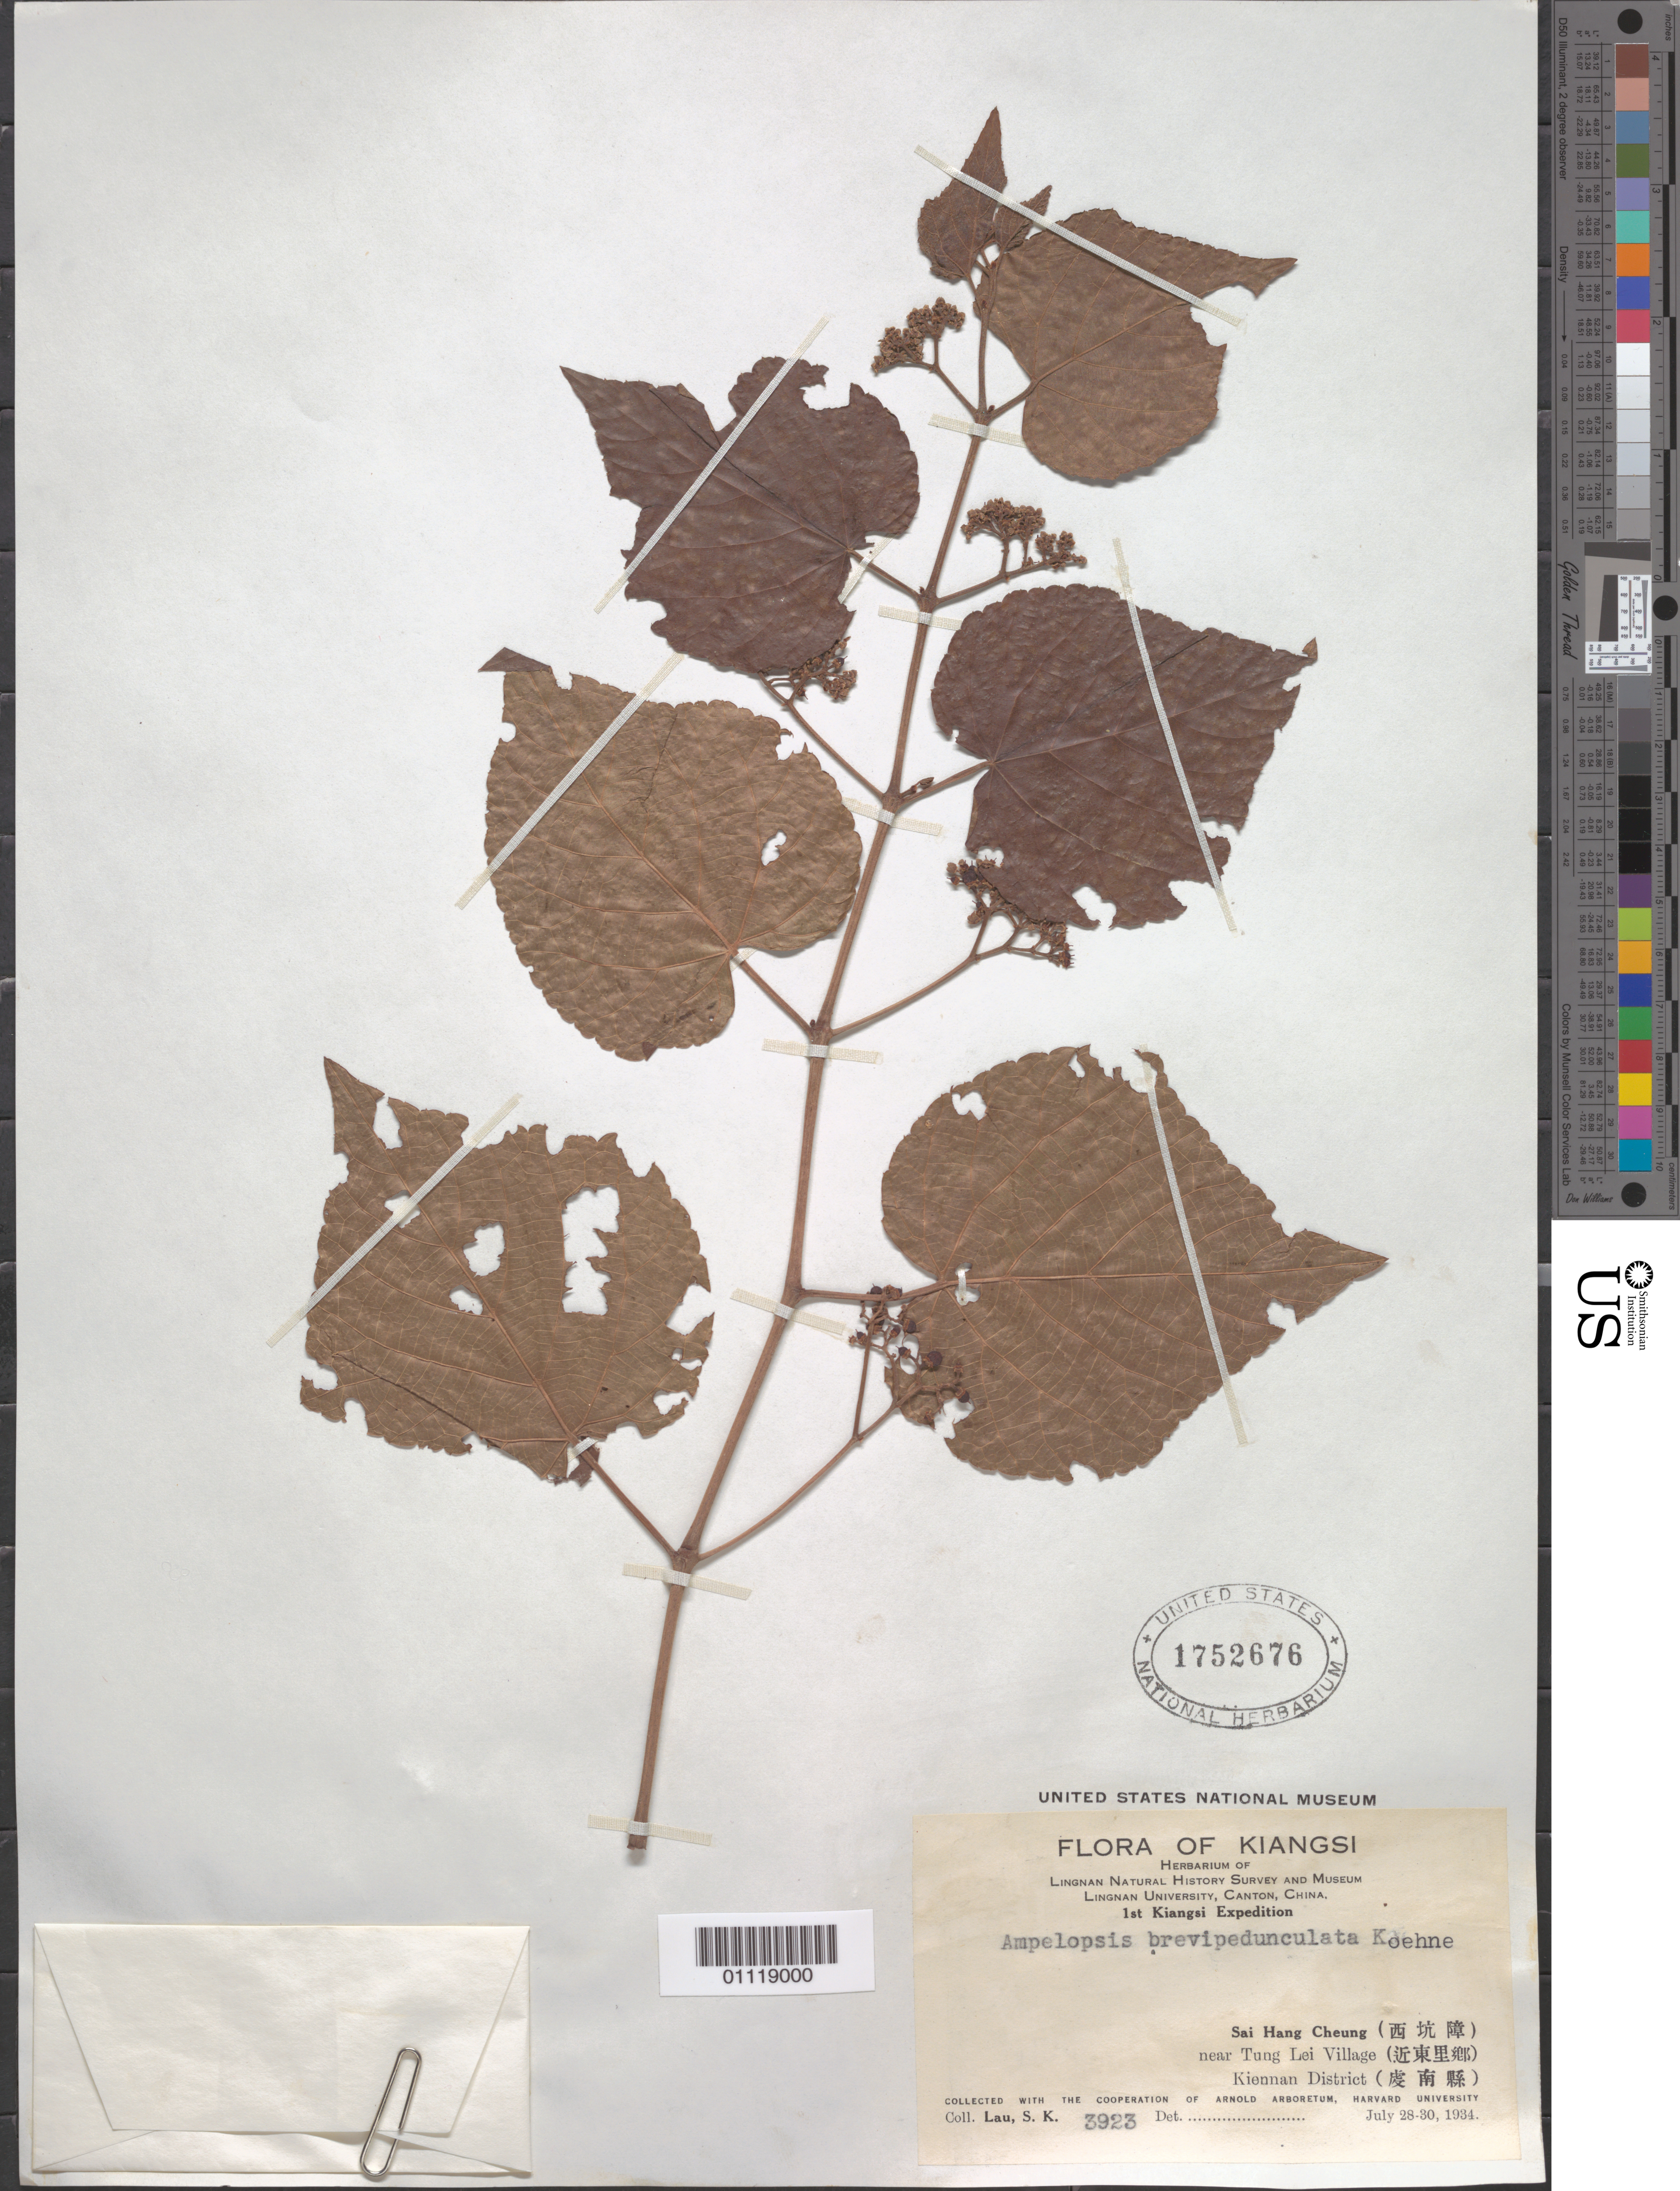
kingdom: Plantae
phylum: Tracheophyta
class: Magnoliopsida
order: Vitales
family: Vitaceae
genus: Ampelopsis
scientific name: Ampelopsis brevipedunculata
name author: (Maxim.) Trautv.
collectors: S. K. Lau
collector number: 3923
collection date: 1934-07-28/1934-07-30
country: China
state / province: Jiangxi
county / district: Kiennan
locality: Sai Hang Cheung, near Tung Lei Village.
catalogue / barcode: US 1752676